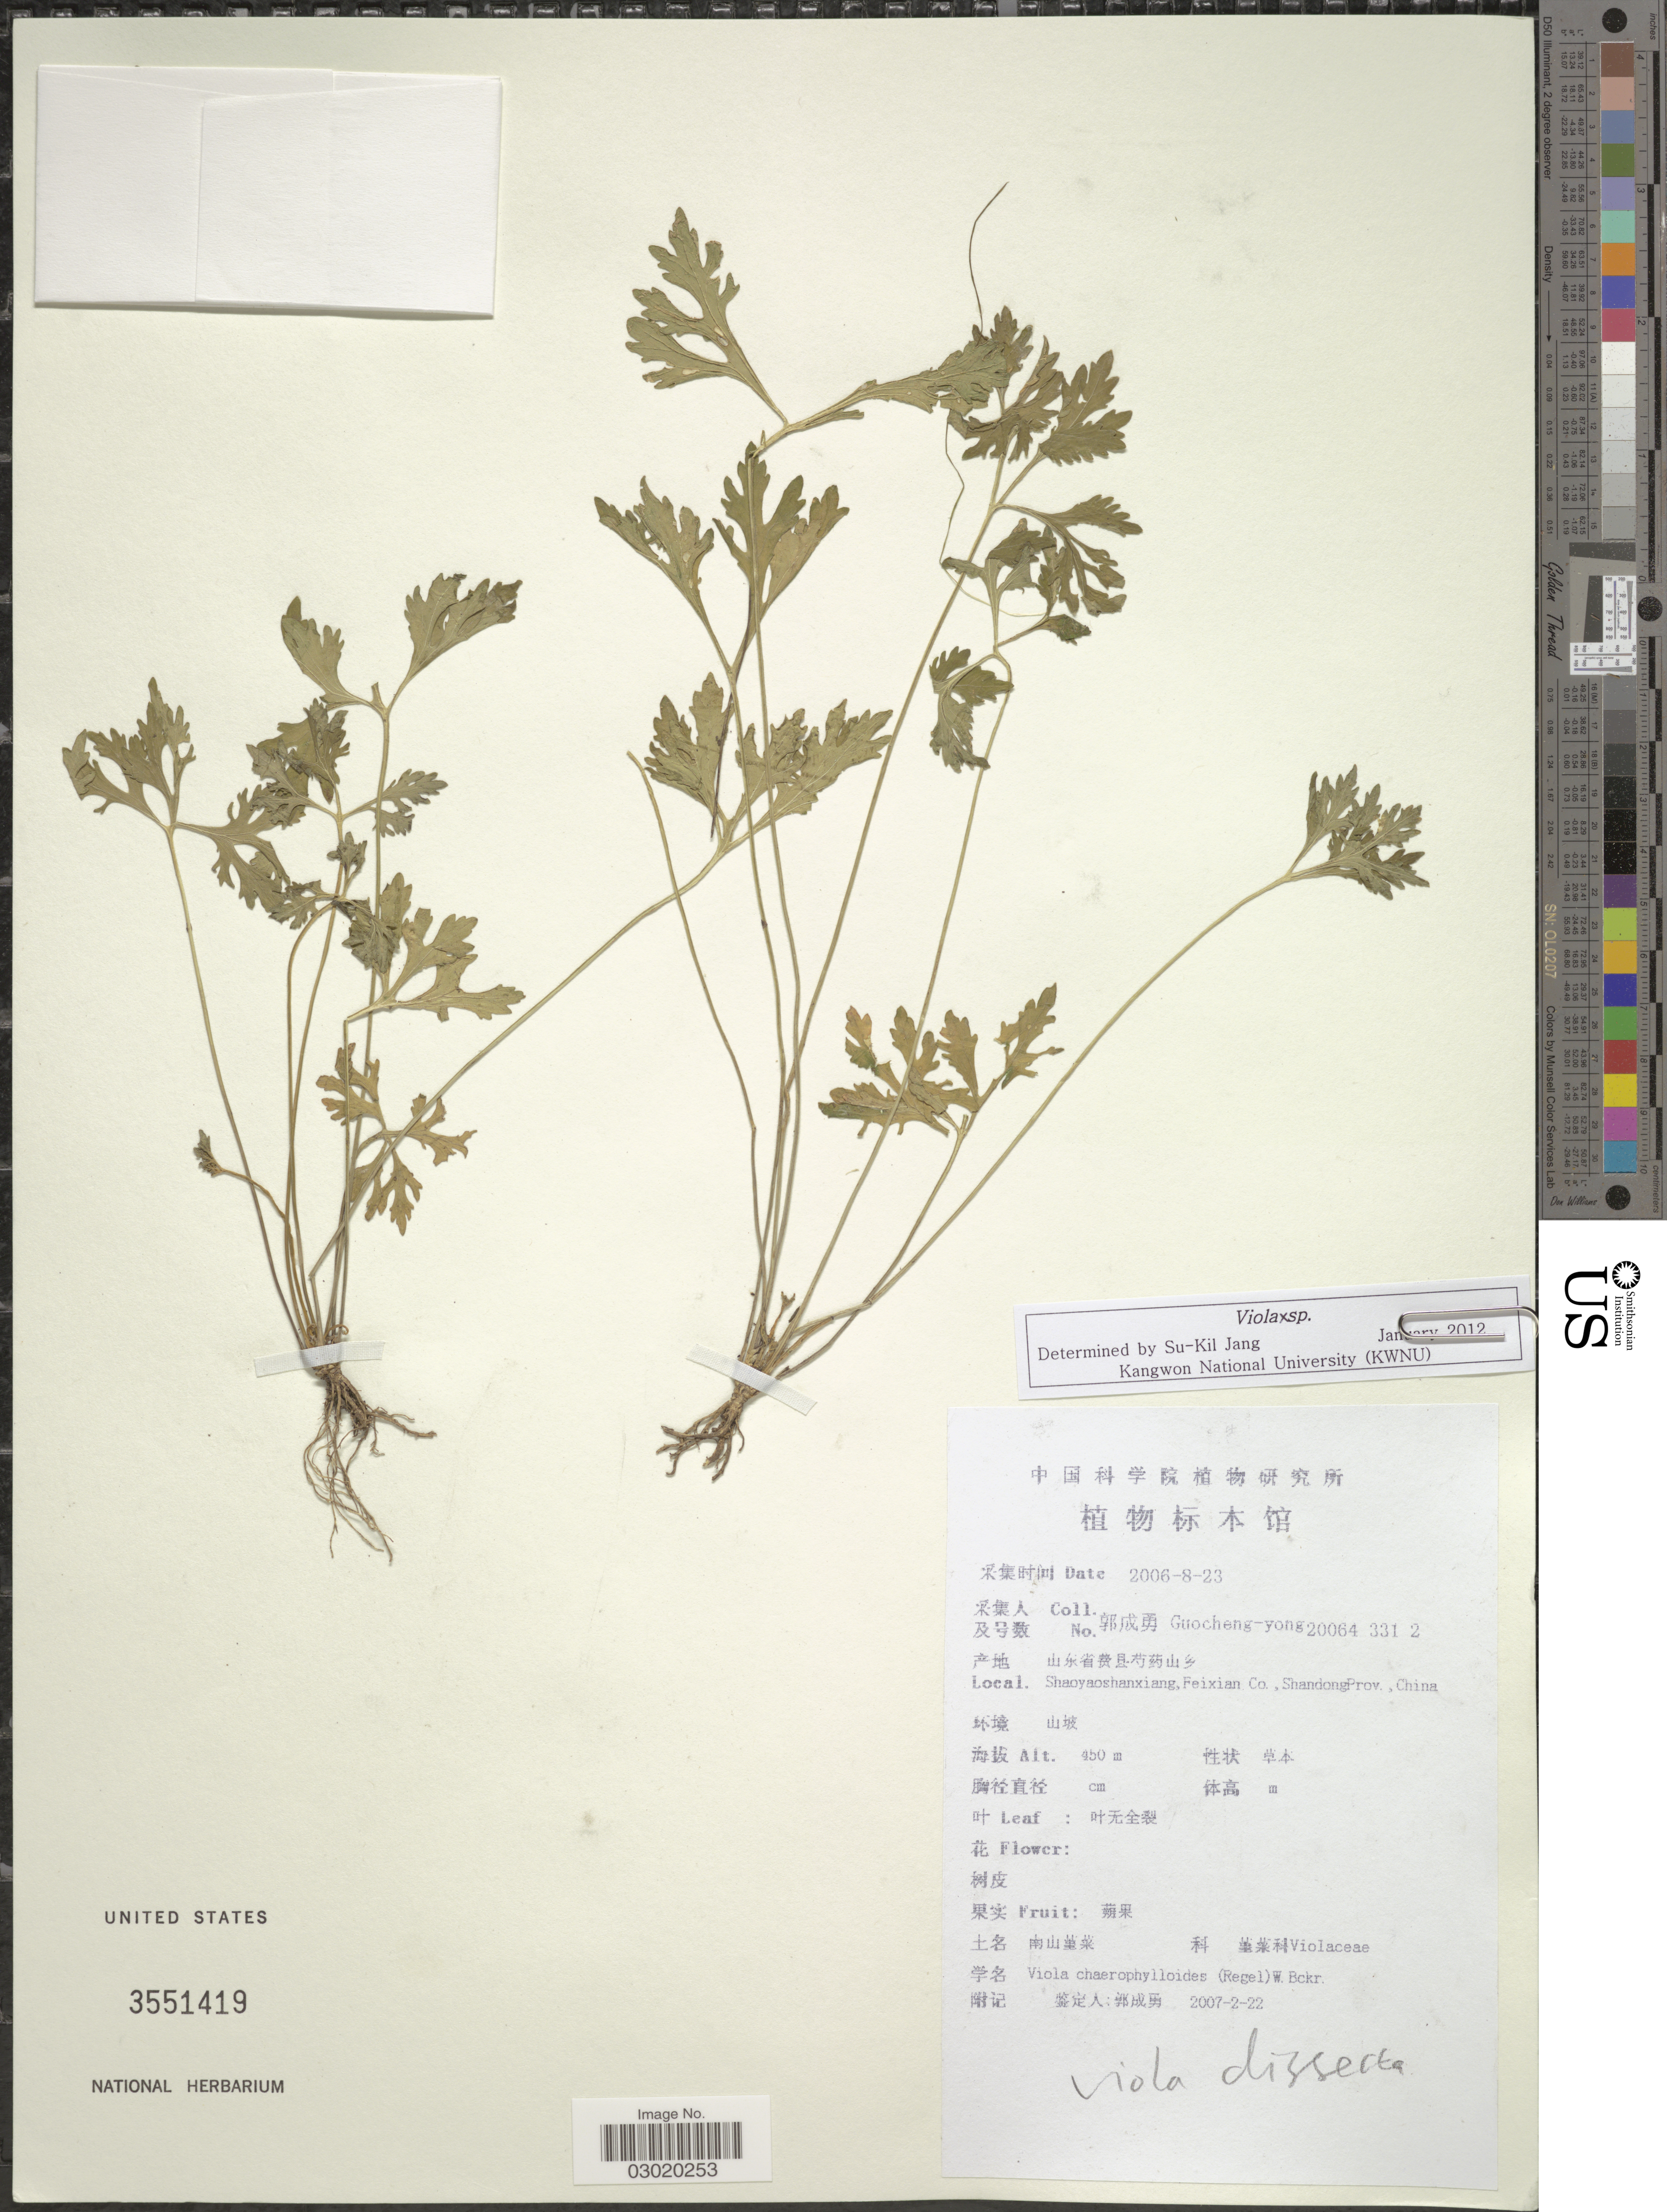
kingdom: Plantae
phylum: Tracheophyta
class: Magnoliopsida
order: Malpighiales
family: Violaceae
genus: Viola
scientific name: Viola sp.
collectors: Guo cheng-yong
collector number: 20064 331 2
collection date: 2006-08-23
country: China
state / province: Shandong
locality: Shaoyaoshanxiang, Feixian Co., Shandong Prov., China.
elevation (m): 450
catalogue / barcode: US 3551419